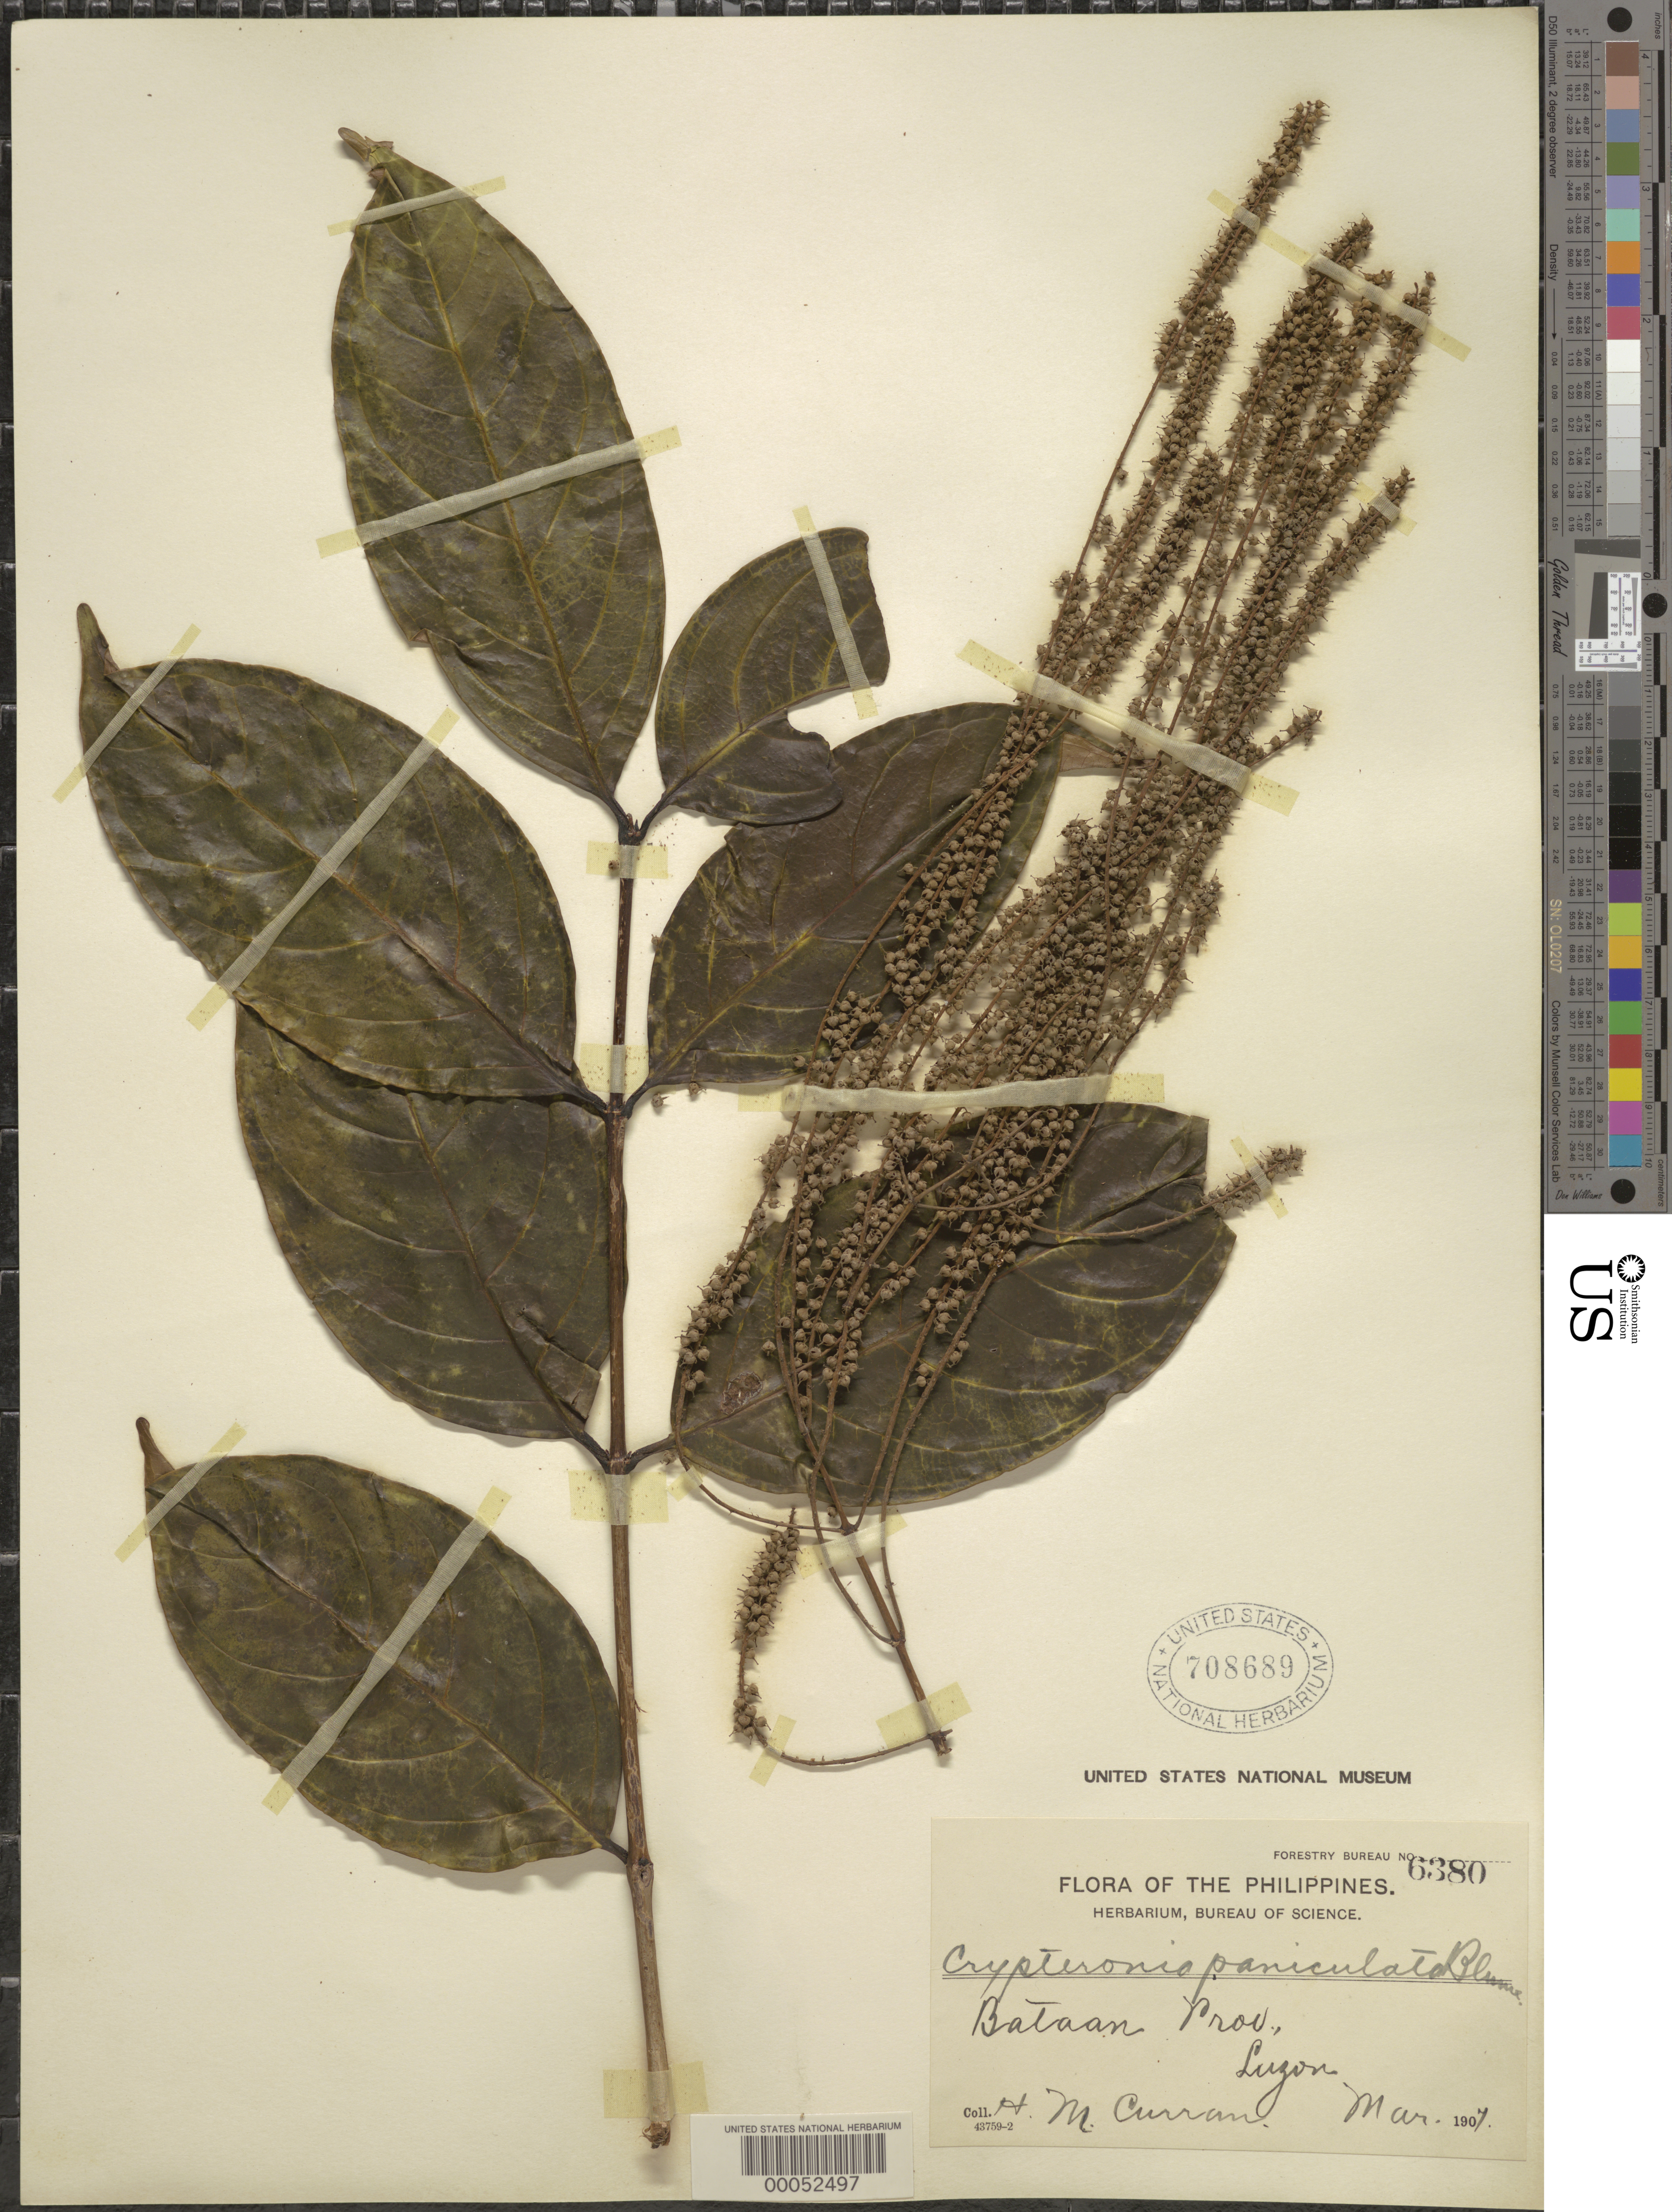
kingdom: Plantae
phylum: Tracheophyta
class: Magnoliopsida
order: Myrtales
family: Crypteroniaceae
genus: Crypteronia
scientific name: Crypteronia paniculata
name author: Blume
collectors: H. M. Curran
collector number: Forestry Bureau 6380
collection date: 1907-03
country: Philippines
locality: Bataan Prov., Luzon.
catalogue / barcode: US 708689